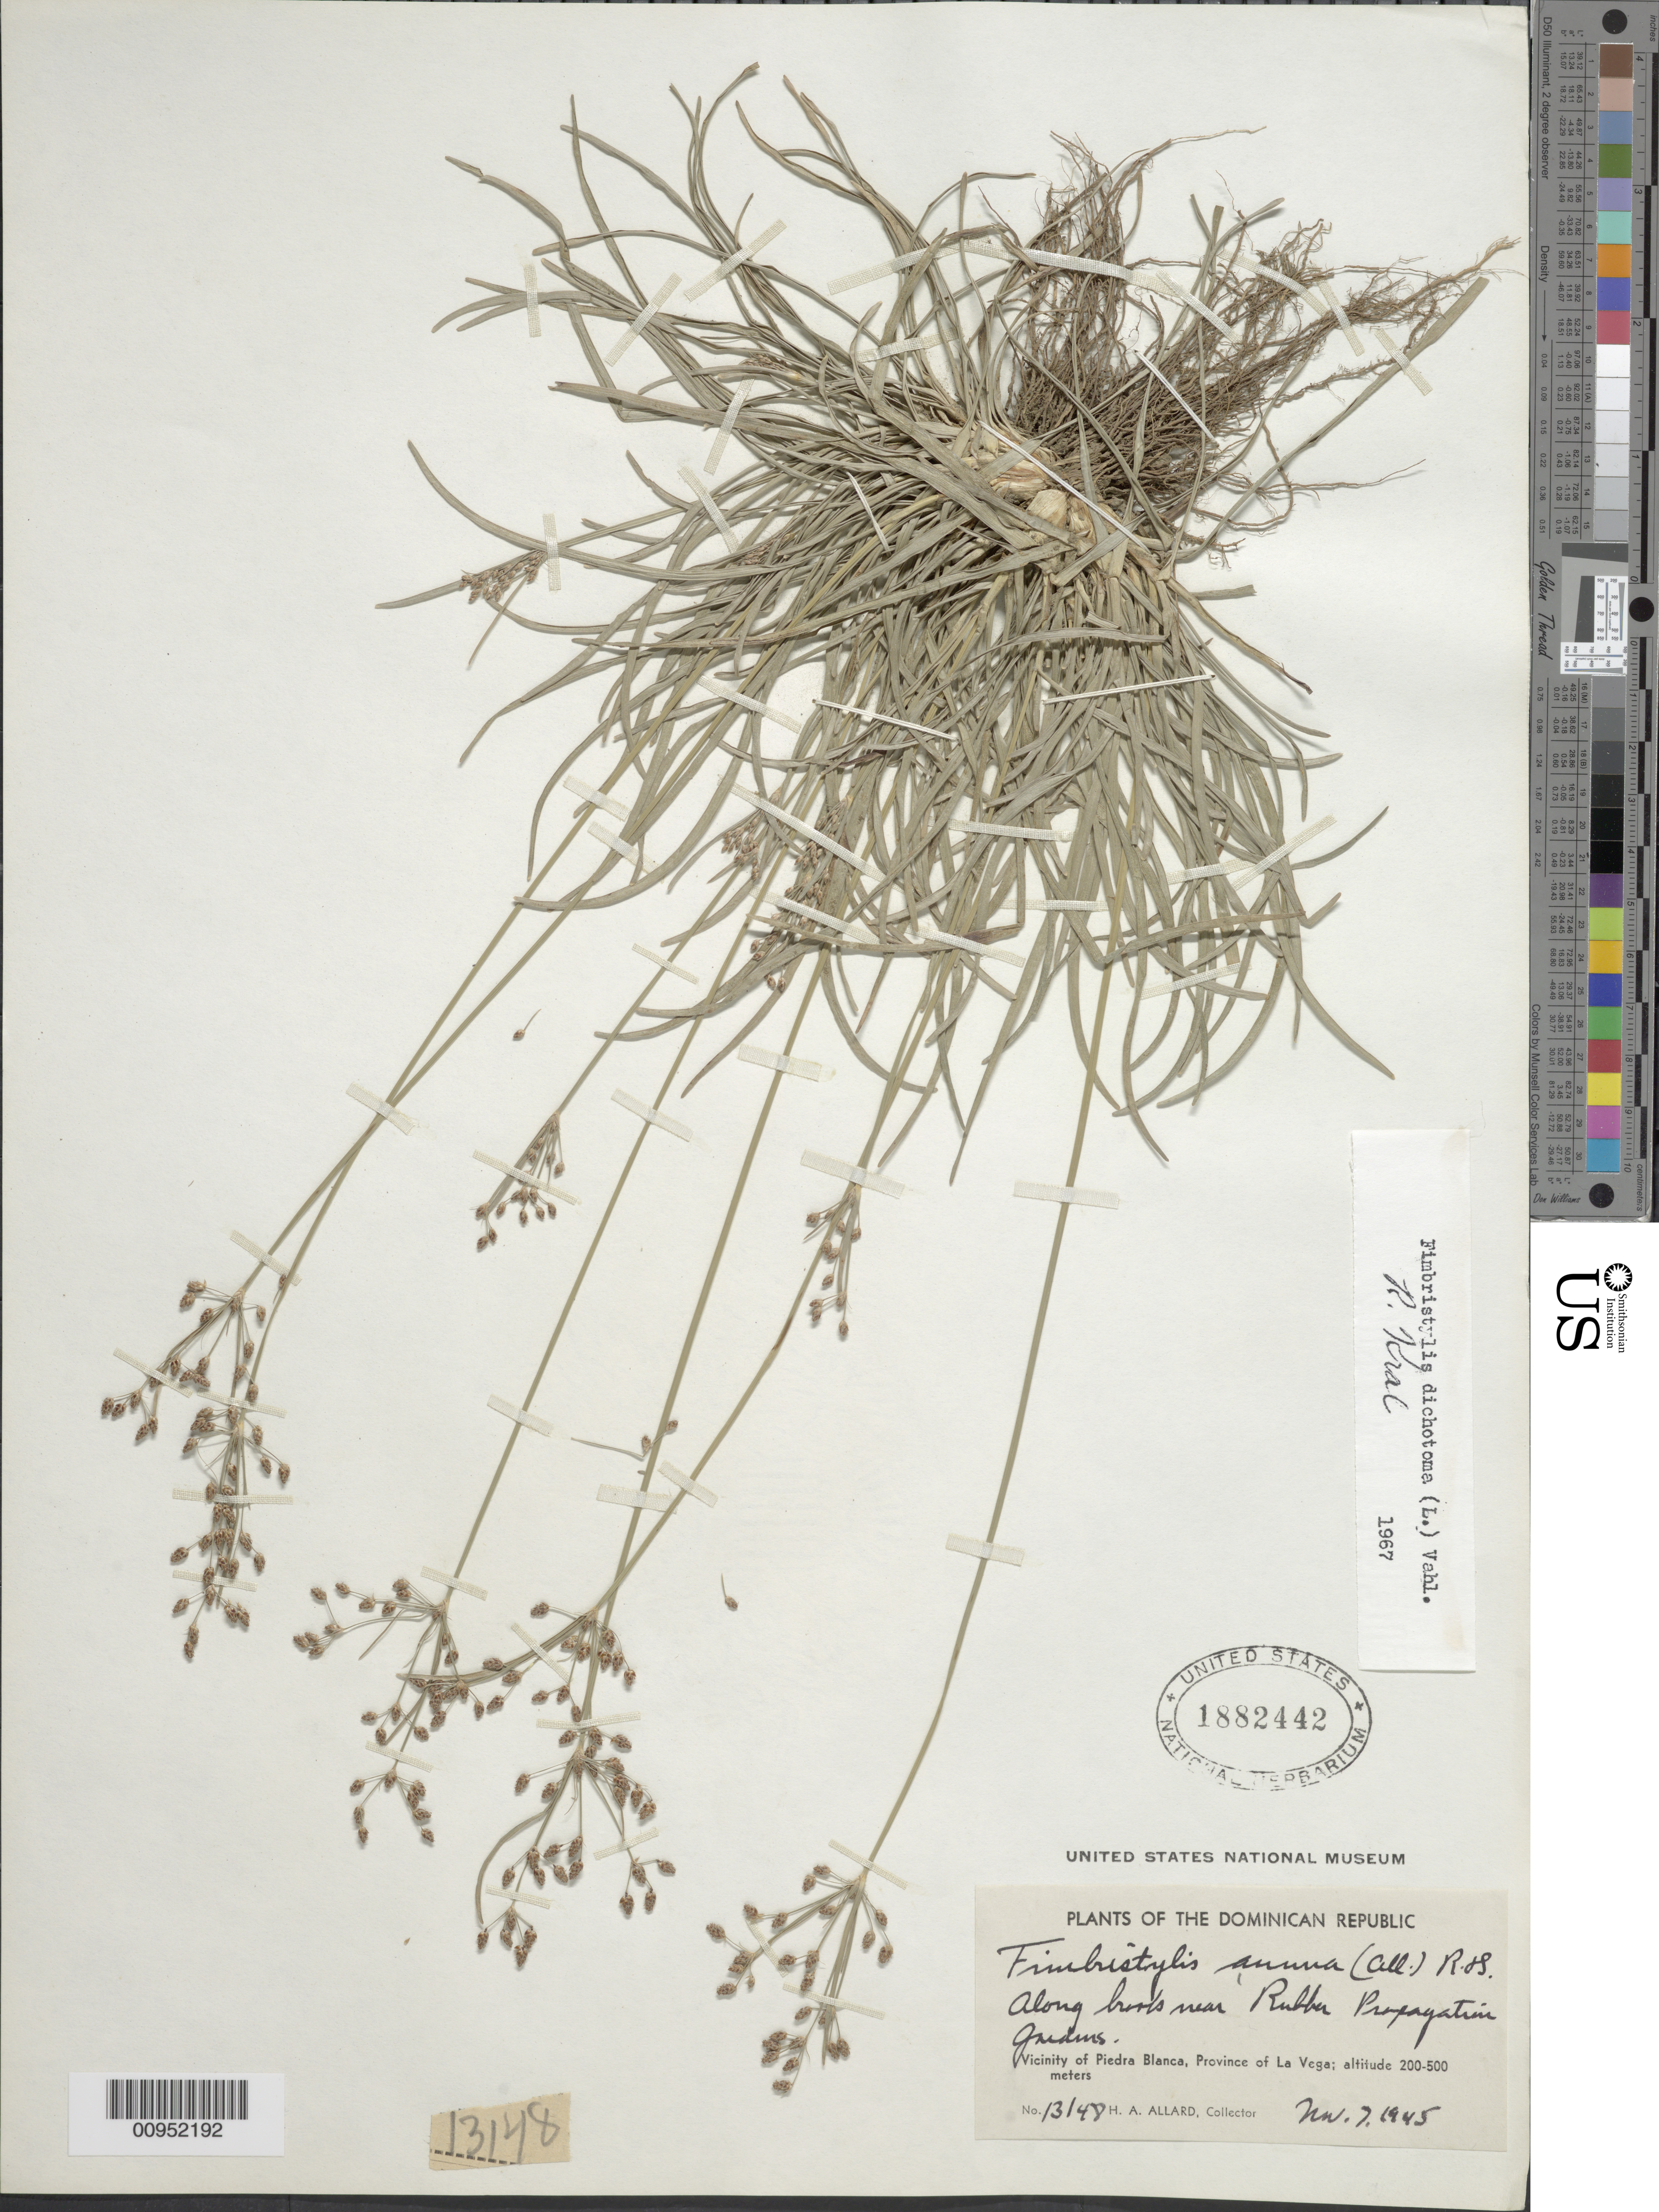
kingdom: Plantae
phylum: Tracheophyta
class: Liliopsida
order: Poales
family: Cyperaceae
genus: Fimbristylis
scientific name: Fimbristylis dichotoma subsp. dichotoma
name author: (L.) Vahl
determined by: Kral, Robert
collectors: H. A. Allard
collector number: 13148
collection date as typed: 07 Nov 1945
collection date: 1945-11-07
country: Dominican Republic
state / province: La Vega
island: Hispaniola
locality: Vicinity of Piedra Blanca, along brook near Rubber Propagation Gardens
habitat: Along brook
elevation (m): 200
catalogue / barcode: US 1882442